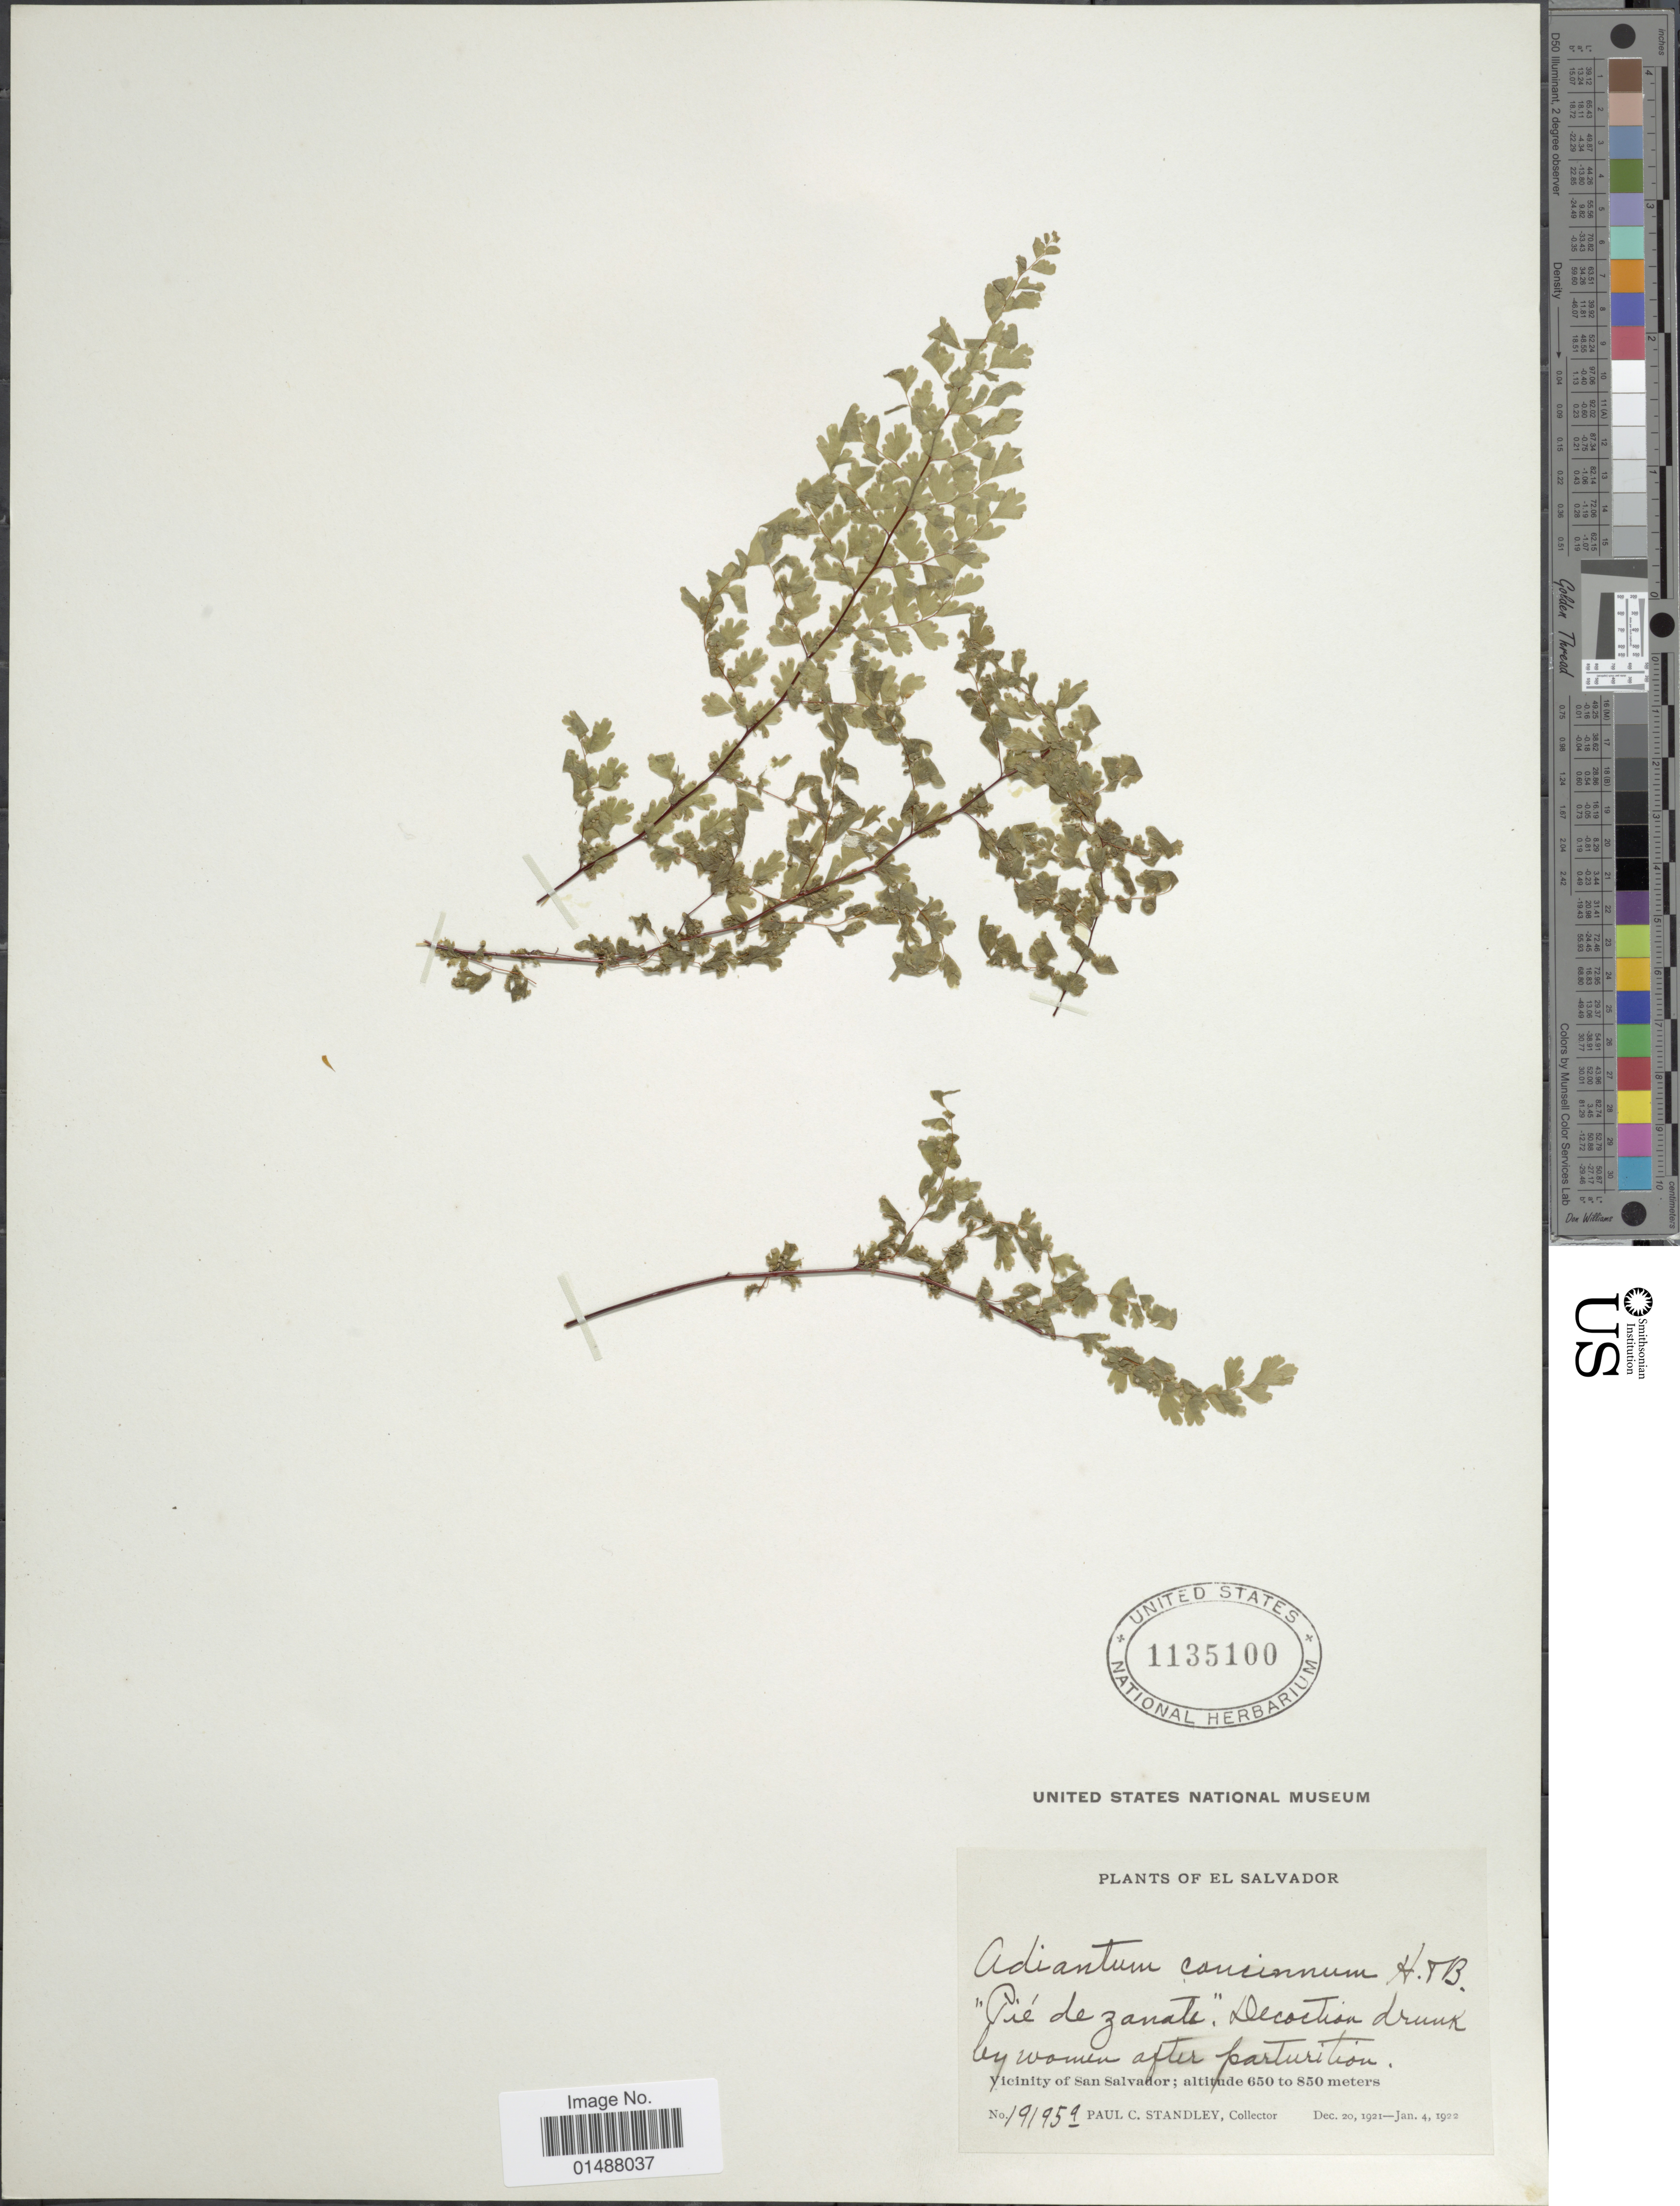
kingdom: Plantae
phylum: Tracheophyta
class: Polypodiopsida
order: Polypodiales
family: Pteridaceae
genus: Adiantum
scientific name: Adiantum concinnum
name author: Humb. & Bonpl. ex Willd.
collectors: P. C. Standley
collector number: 19195a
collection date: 1921-12-20/1922-01-04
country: El Salvador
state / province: San Salvador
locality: Vicinity of San Salvador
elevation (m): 650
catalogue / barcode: US 1135100